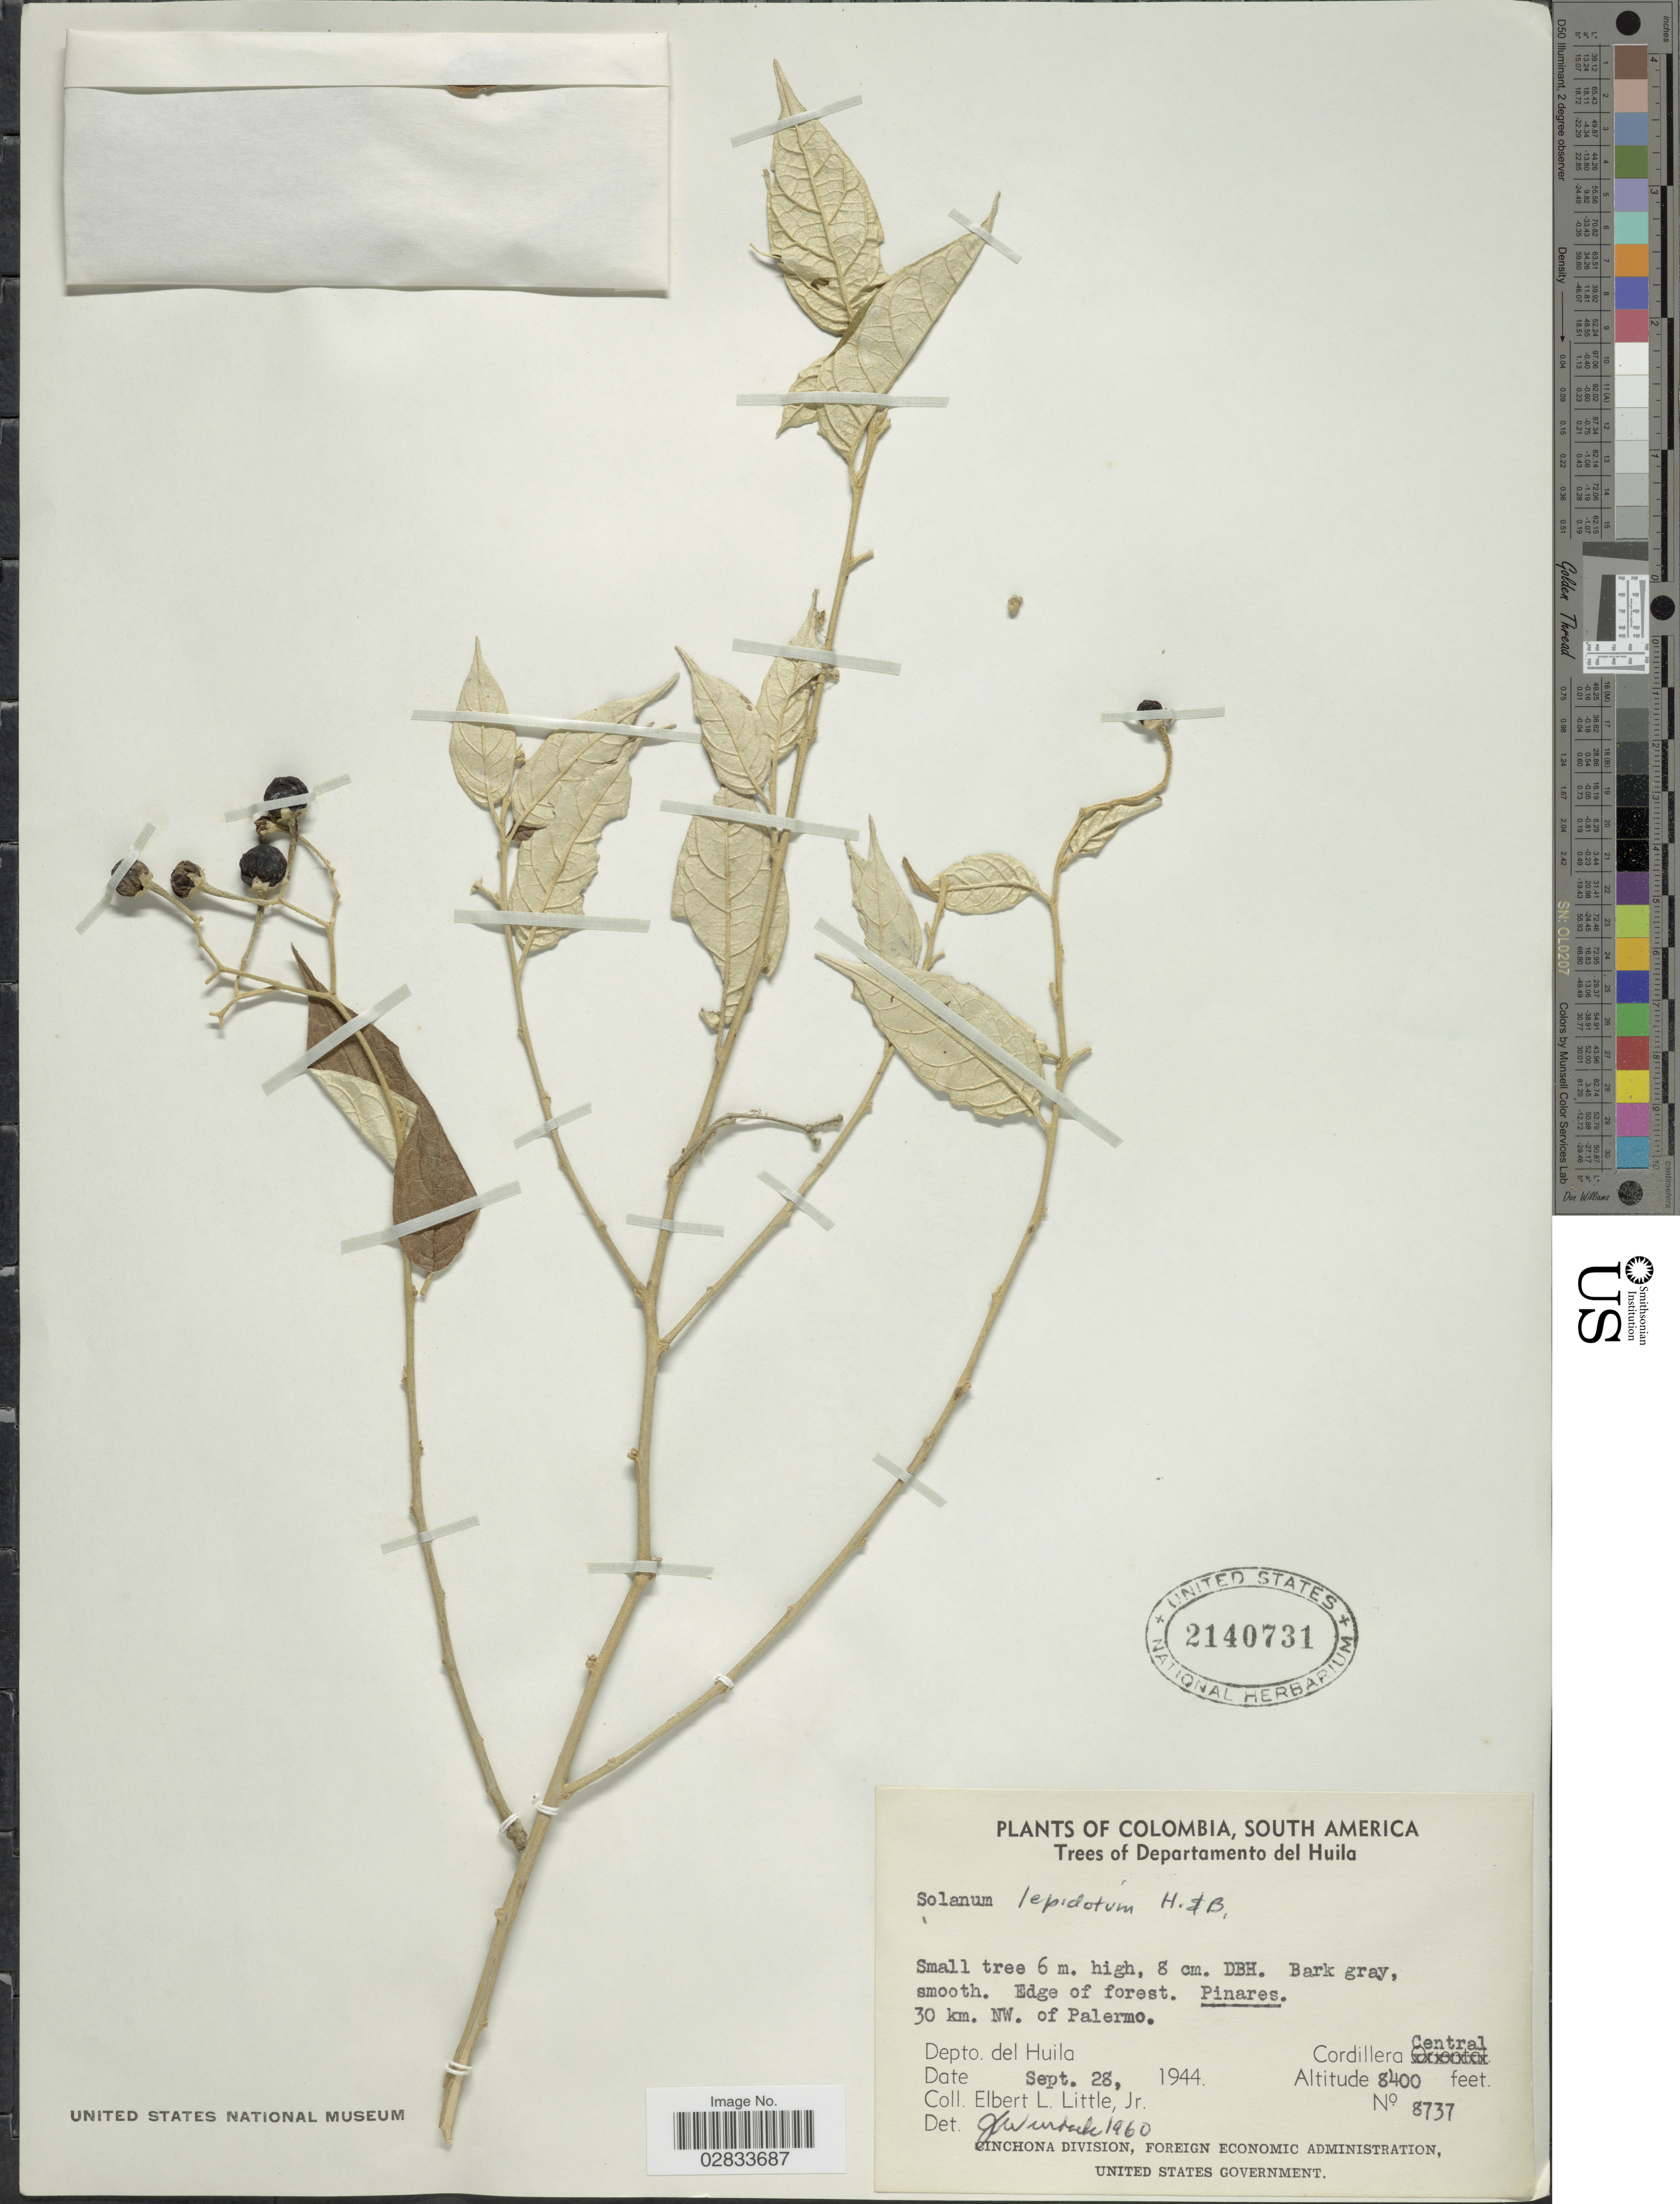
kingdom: Plantae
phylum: Tracheophyta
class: Magnoliopsida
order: Solanales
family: Solanaceae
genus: Solanum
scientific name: Solanum lepidotum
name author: Humb. & Bonpl. ex Dunal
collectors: E. L. Little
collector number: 8737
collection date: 1944-09-28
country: Colombia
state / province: Huila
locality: Departamento del Huila, Edge of forest, 30 km. NW. of Palermo, Depto. del Huila, Cordillera Central.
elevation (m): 2560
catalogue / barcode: US 2140731